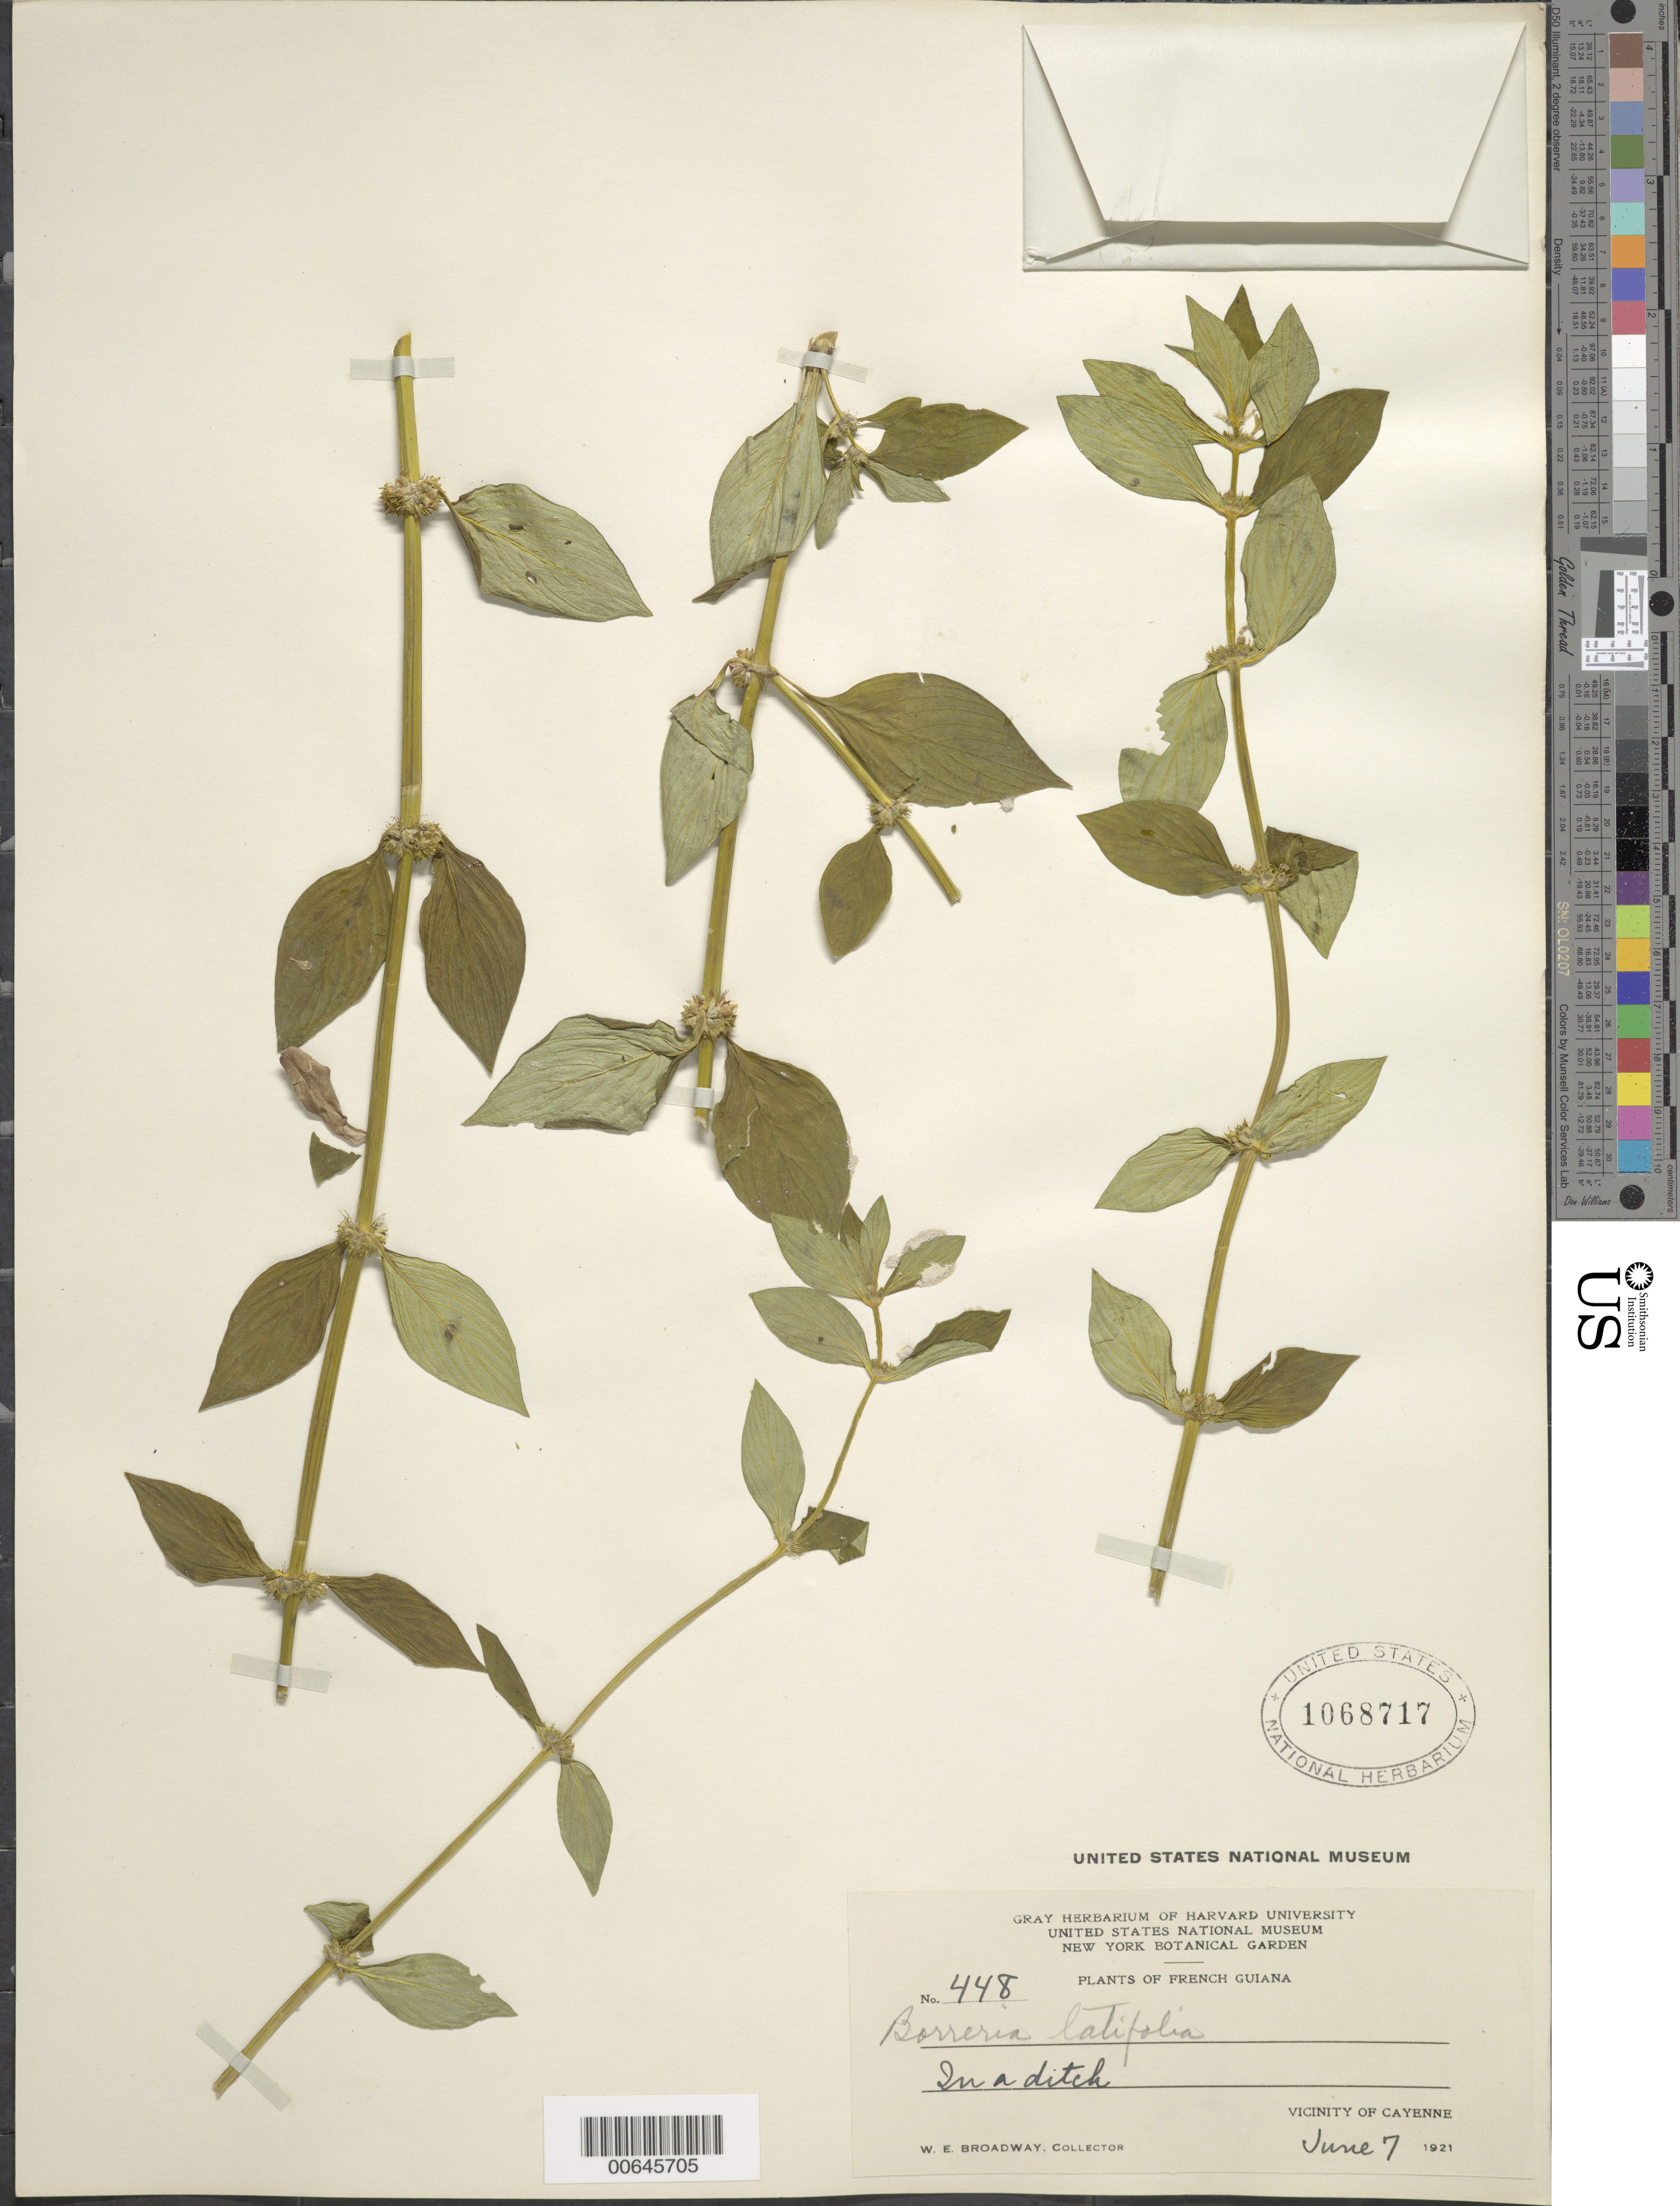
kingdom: Plantae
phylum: Tracheophyta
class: Magnoliopsida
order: Gentianales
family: Rubiaceae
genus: Borreria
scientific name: Borreria latifolia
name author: (Aubl.) K. Schum.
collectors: W. E. Broadway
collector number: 448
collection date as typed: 7-Jun-21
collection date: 1921-06-07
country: French Guiana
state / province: Cayenne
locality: Cayenne, vic.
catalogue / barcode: US 1068717